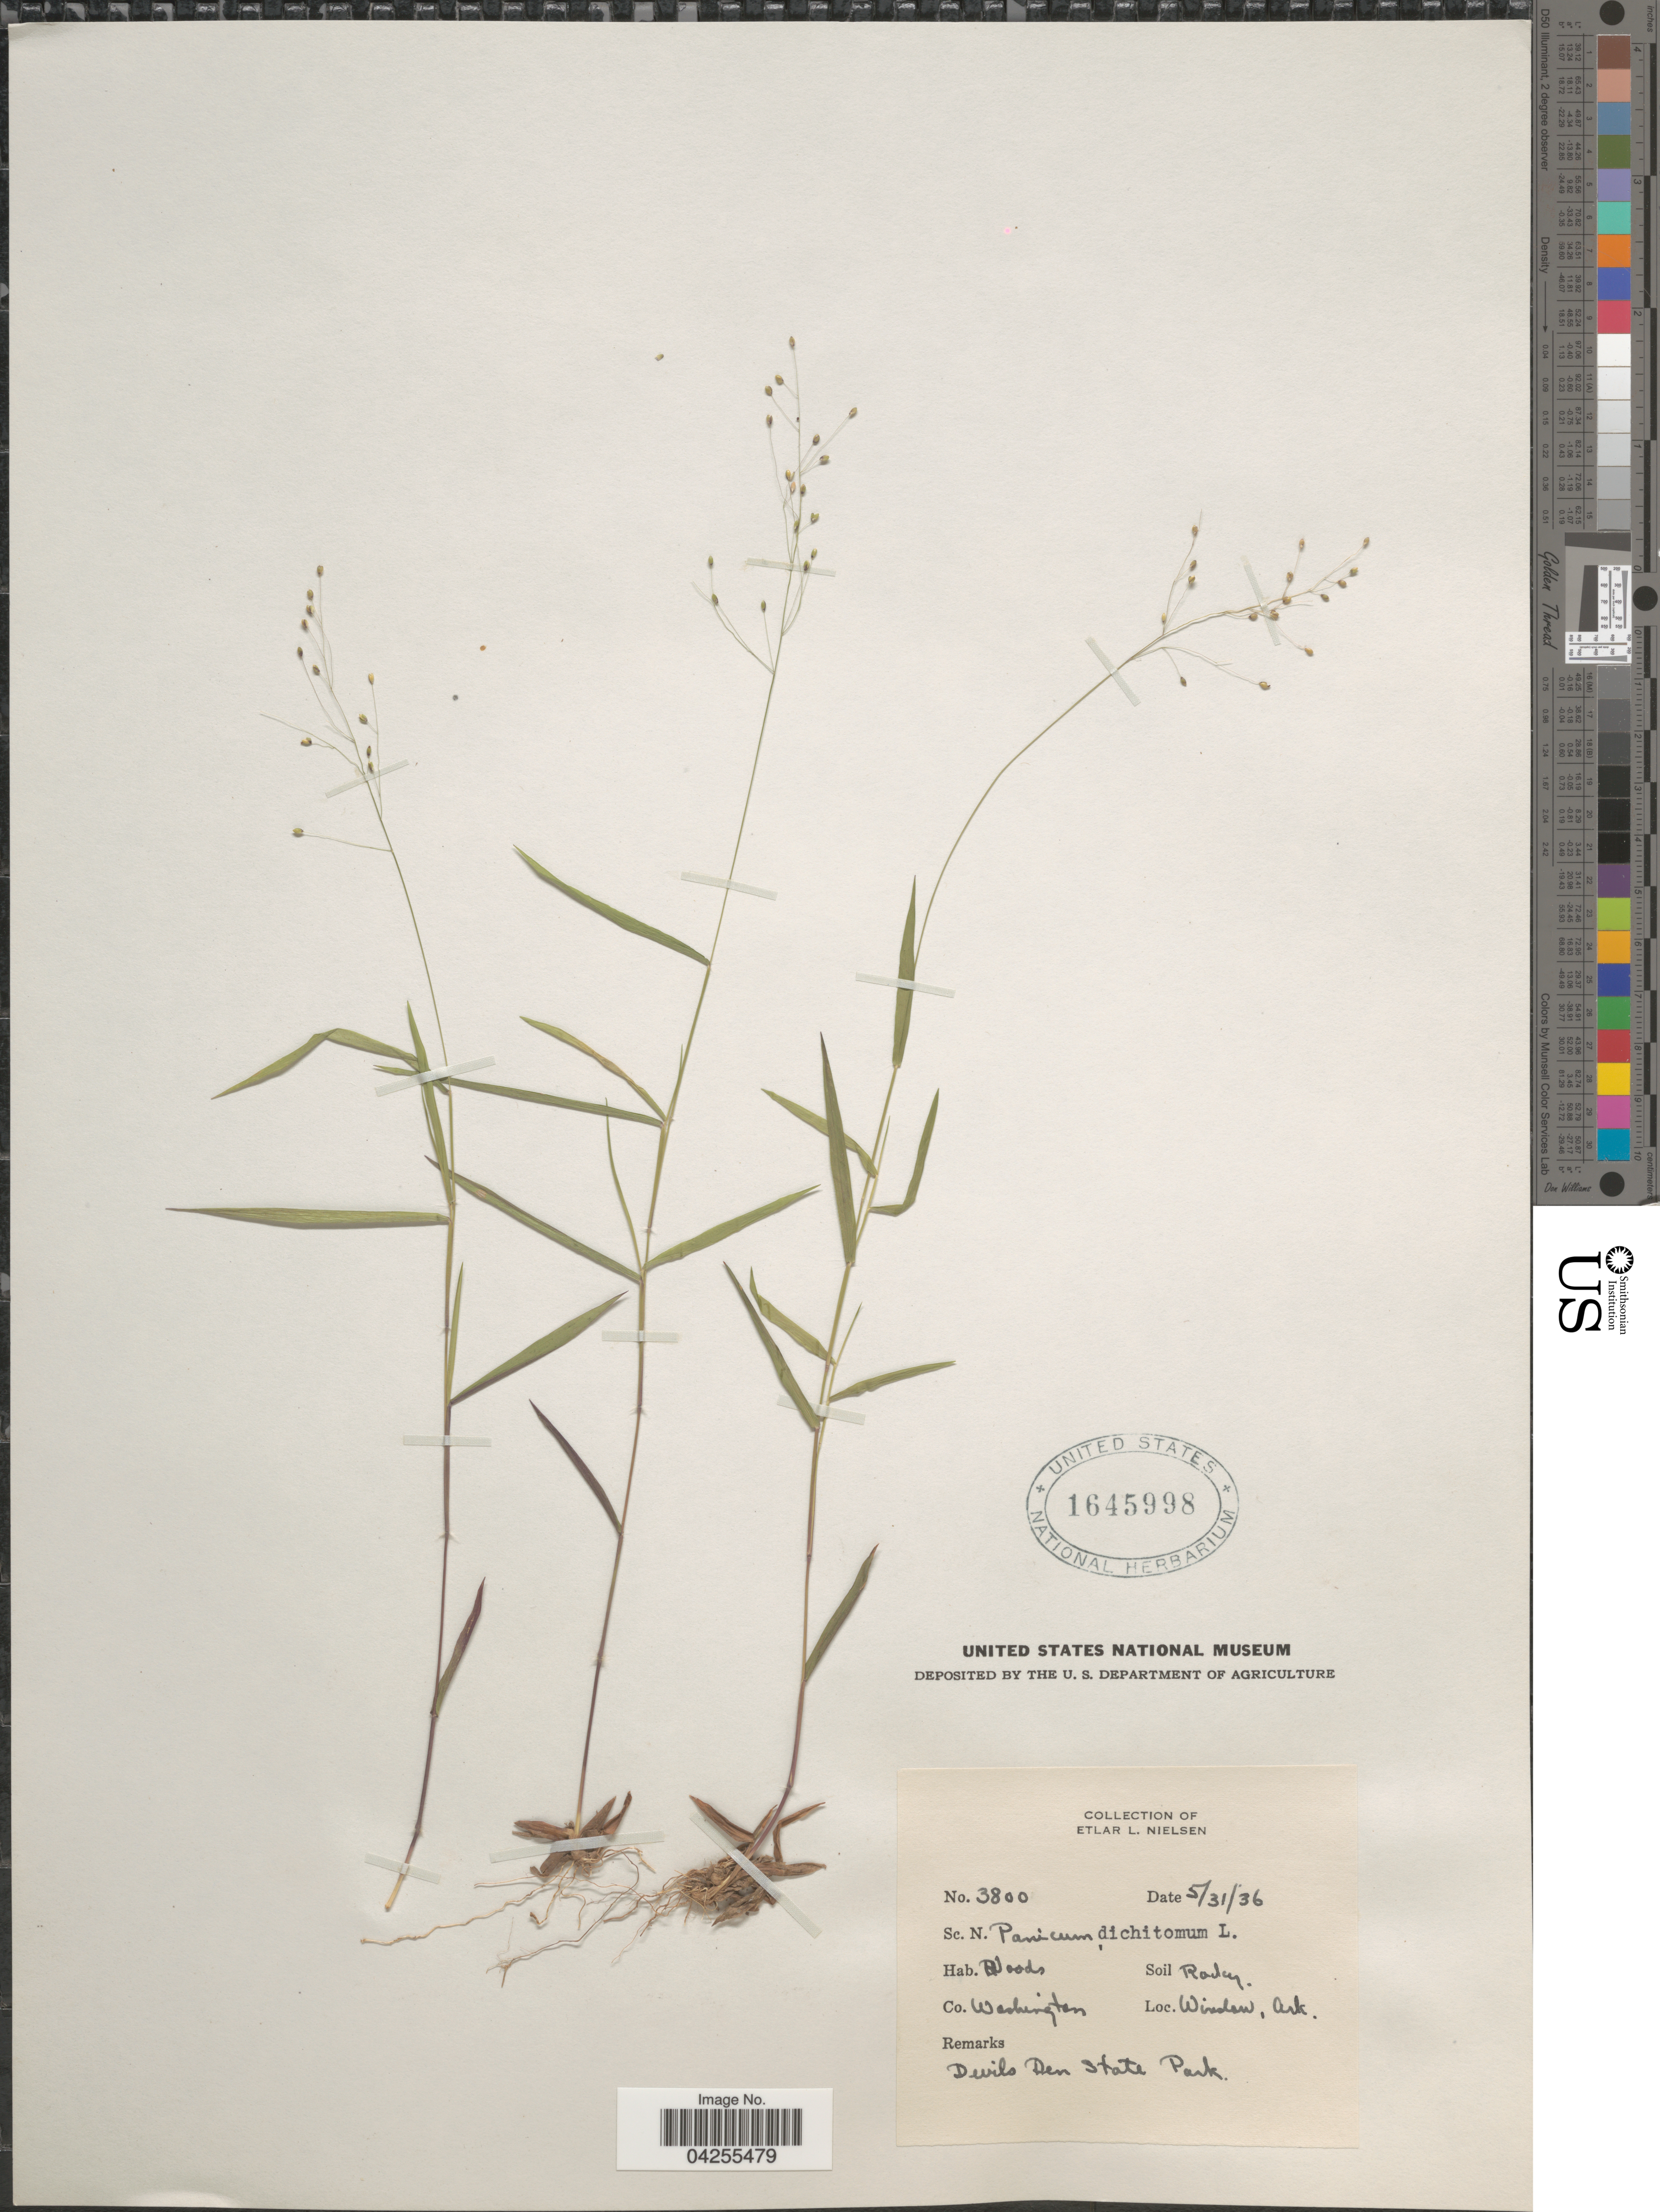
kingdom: Plantae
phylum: Tracheophyta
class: Liliopsida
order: Poales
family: Poaceae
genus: Dichanthelium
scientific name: Dichanthelium dichotomum var. dichotomum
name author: (L.) Gould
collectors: E. L. Nielsen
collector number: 3800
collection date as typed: Transcribed d/m/y: 31/5/36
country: United States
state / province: Arkansas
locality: Co. Washington. Winslow. Devils Den State Park.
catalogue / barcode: US 1645998